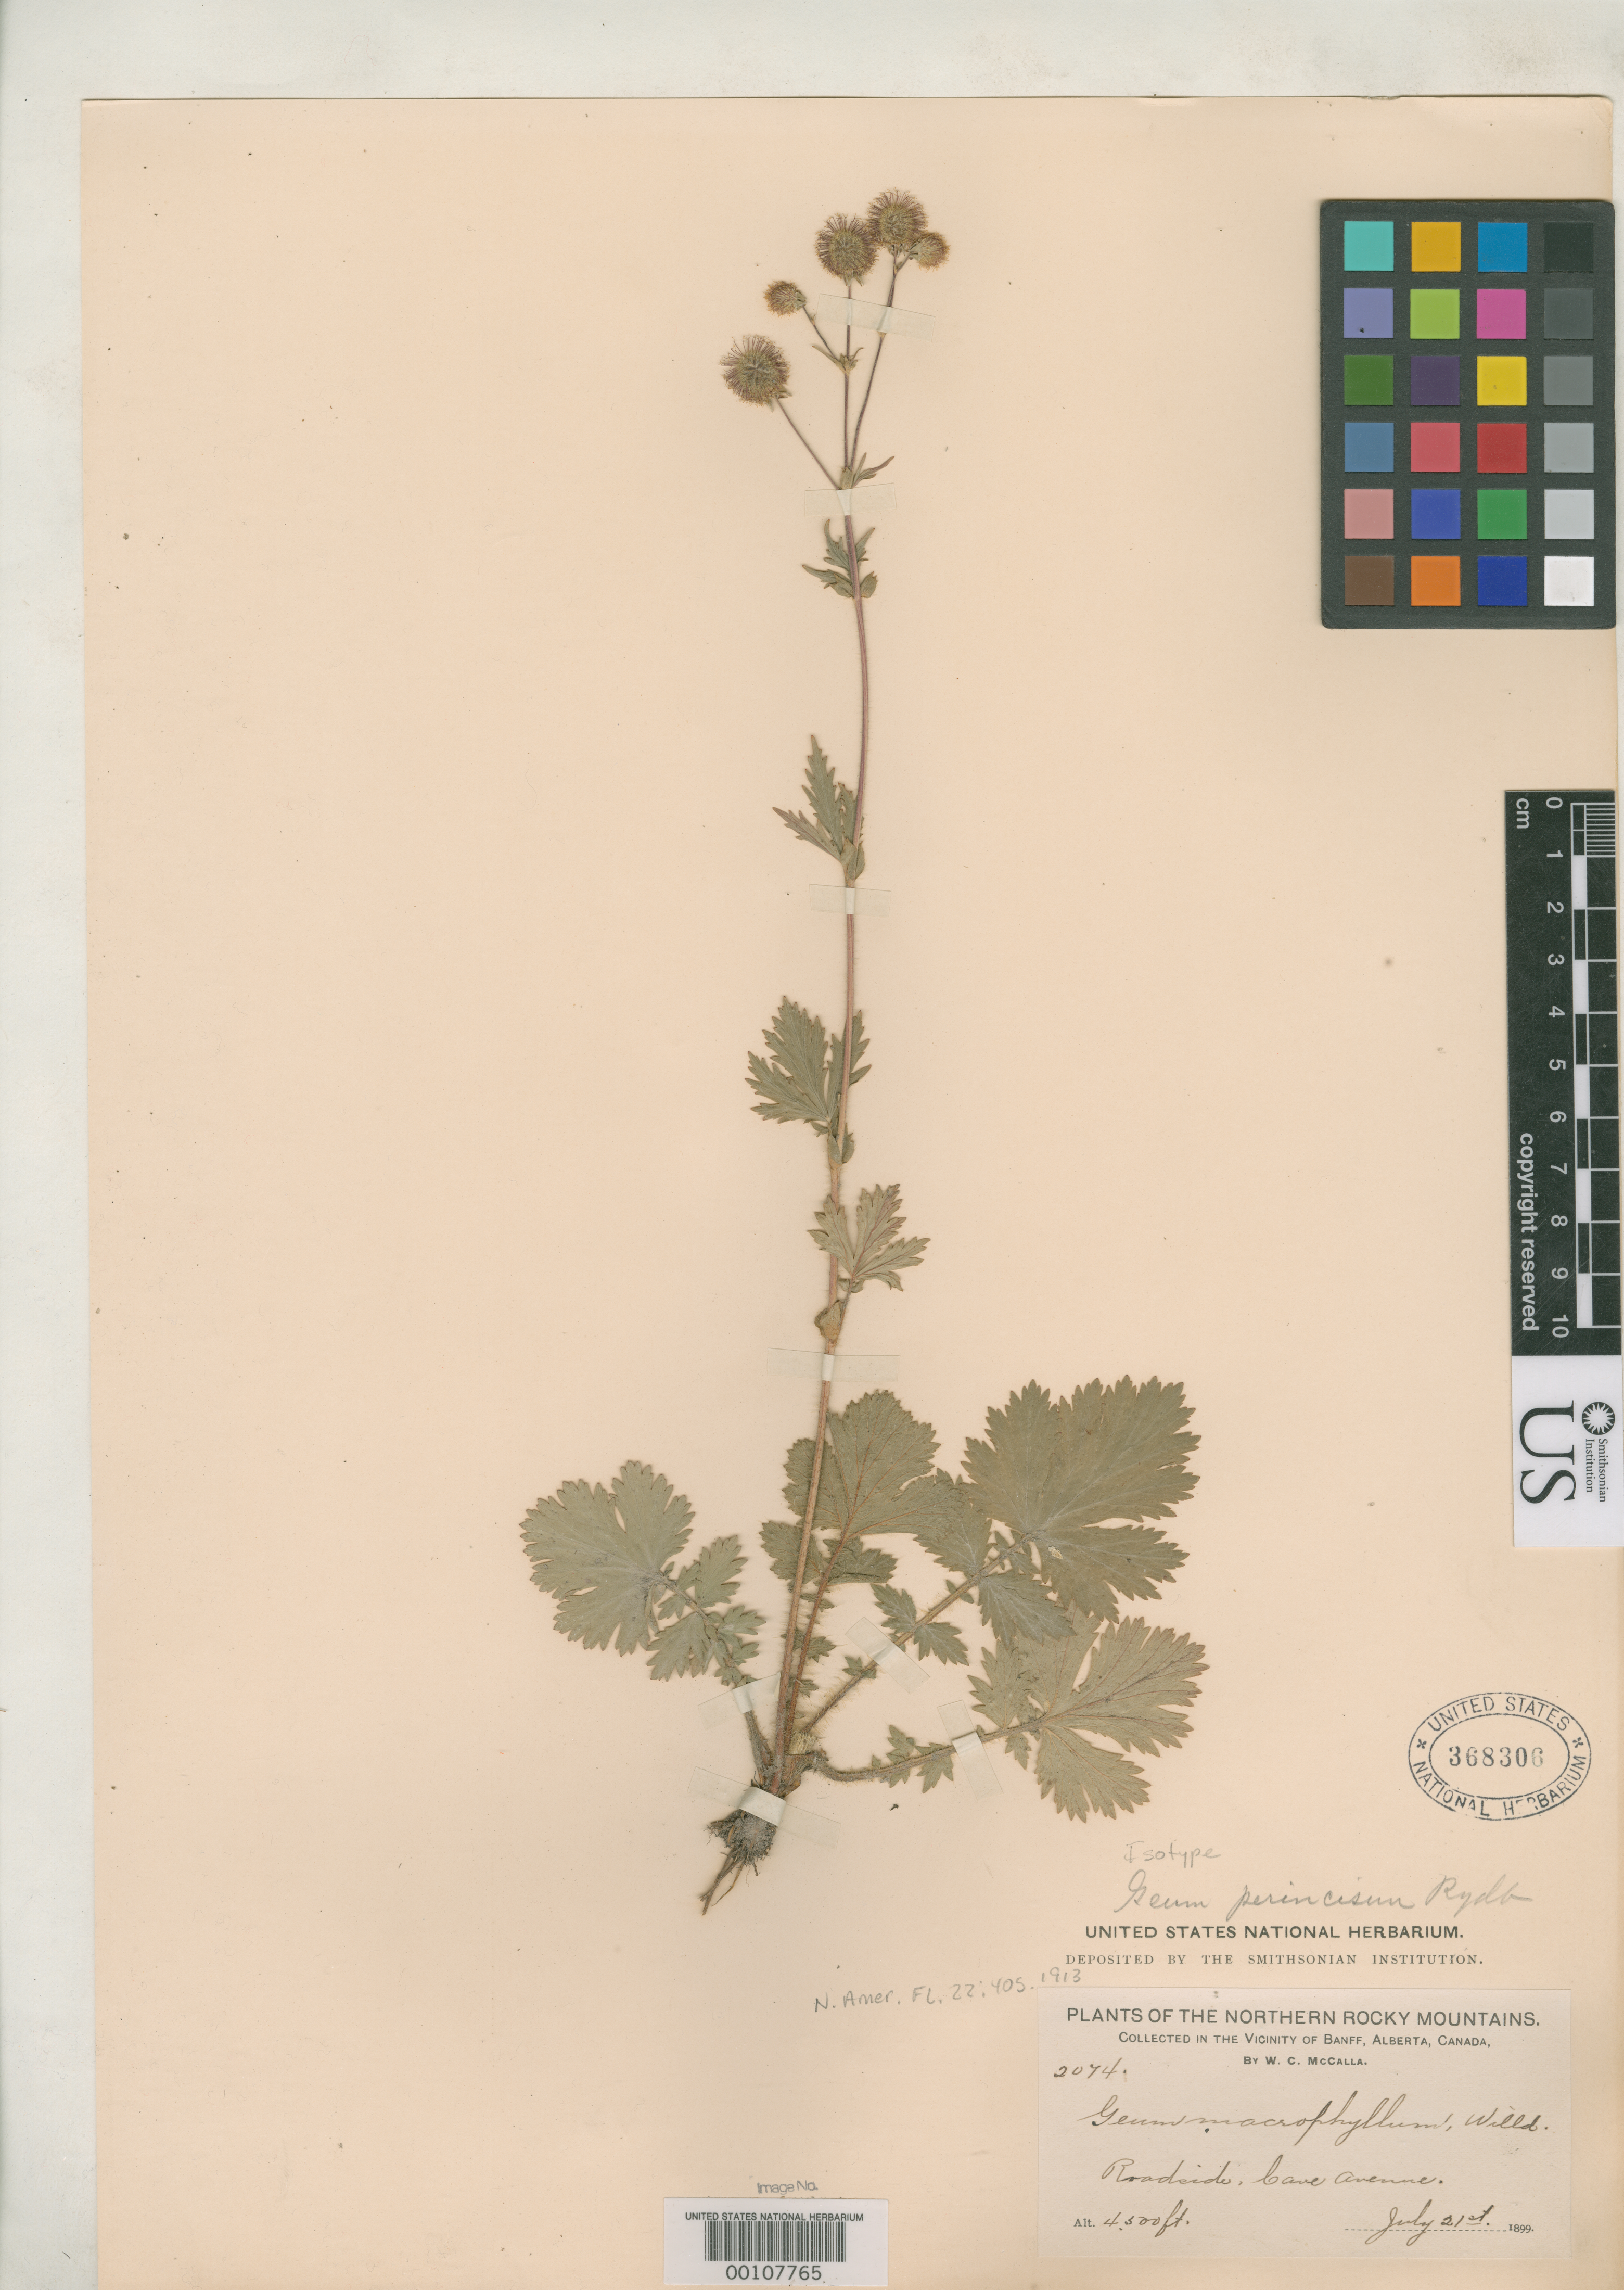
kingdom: Plantae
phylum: Tracheophyta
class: Magnoliopsida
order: Rosales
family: Rosaceae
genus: Geum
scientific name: Geum perincisum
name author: Rydb.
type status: Isotype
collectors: W. McCalla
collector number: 2074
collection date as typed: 21 Jul 1899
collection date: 1899-07-21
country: Canada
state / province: Alberta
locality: Banff, Cave Avenue.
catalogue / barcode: US 368306